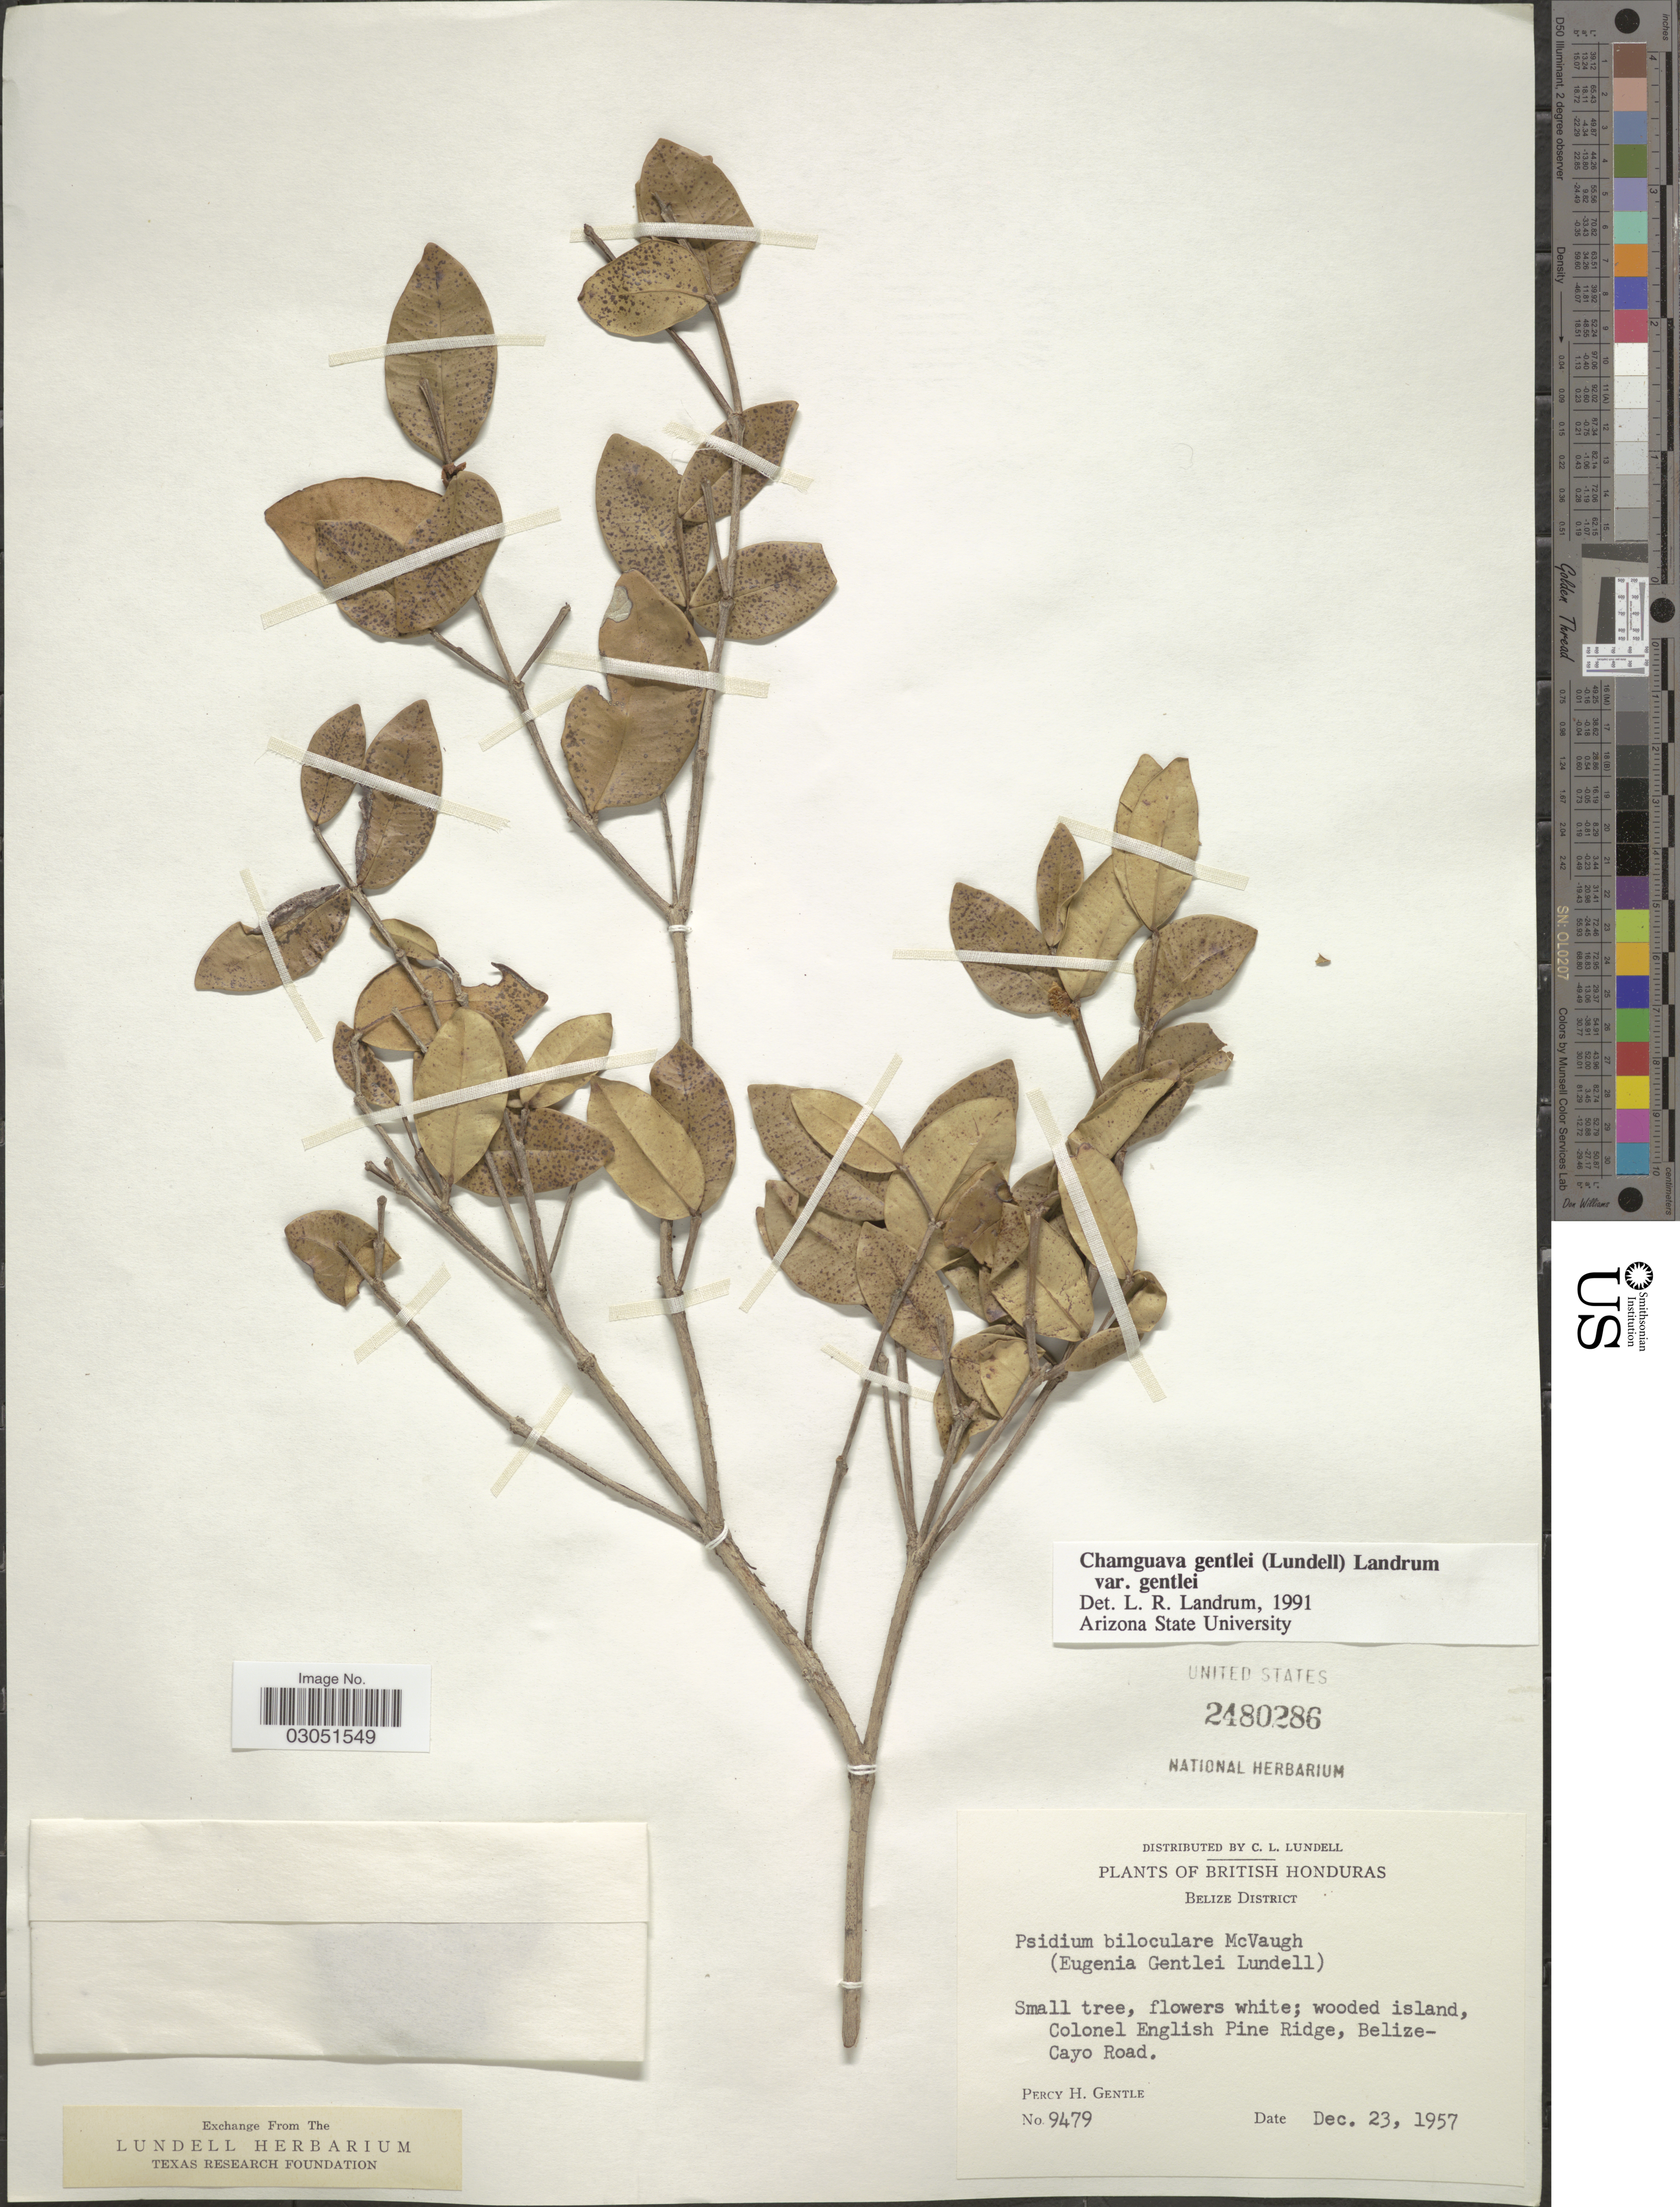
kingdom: Plantae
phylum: Tracheophyta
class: Magnoliopsida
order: Myrtales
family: Myrtaceae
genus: Chamguava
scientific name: Chamguava gentlei var. gentlei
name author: (Lundell) Landrum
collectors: P. H. Gentle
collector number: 9479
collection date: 1957-12-23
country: Belize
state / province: Belize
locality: British Honduras, Belize District, wooded island, Colonel English Pine Ridge, Belize-Cayo Road.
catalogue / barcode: US 2480286